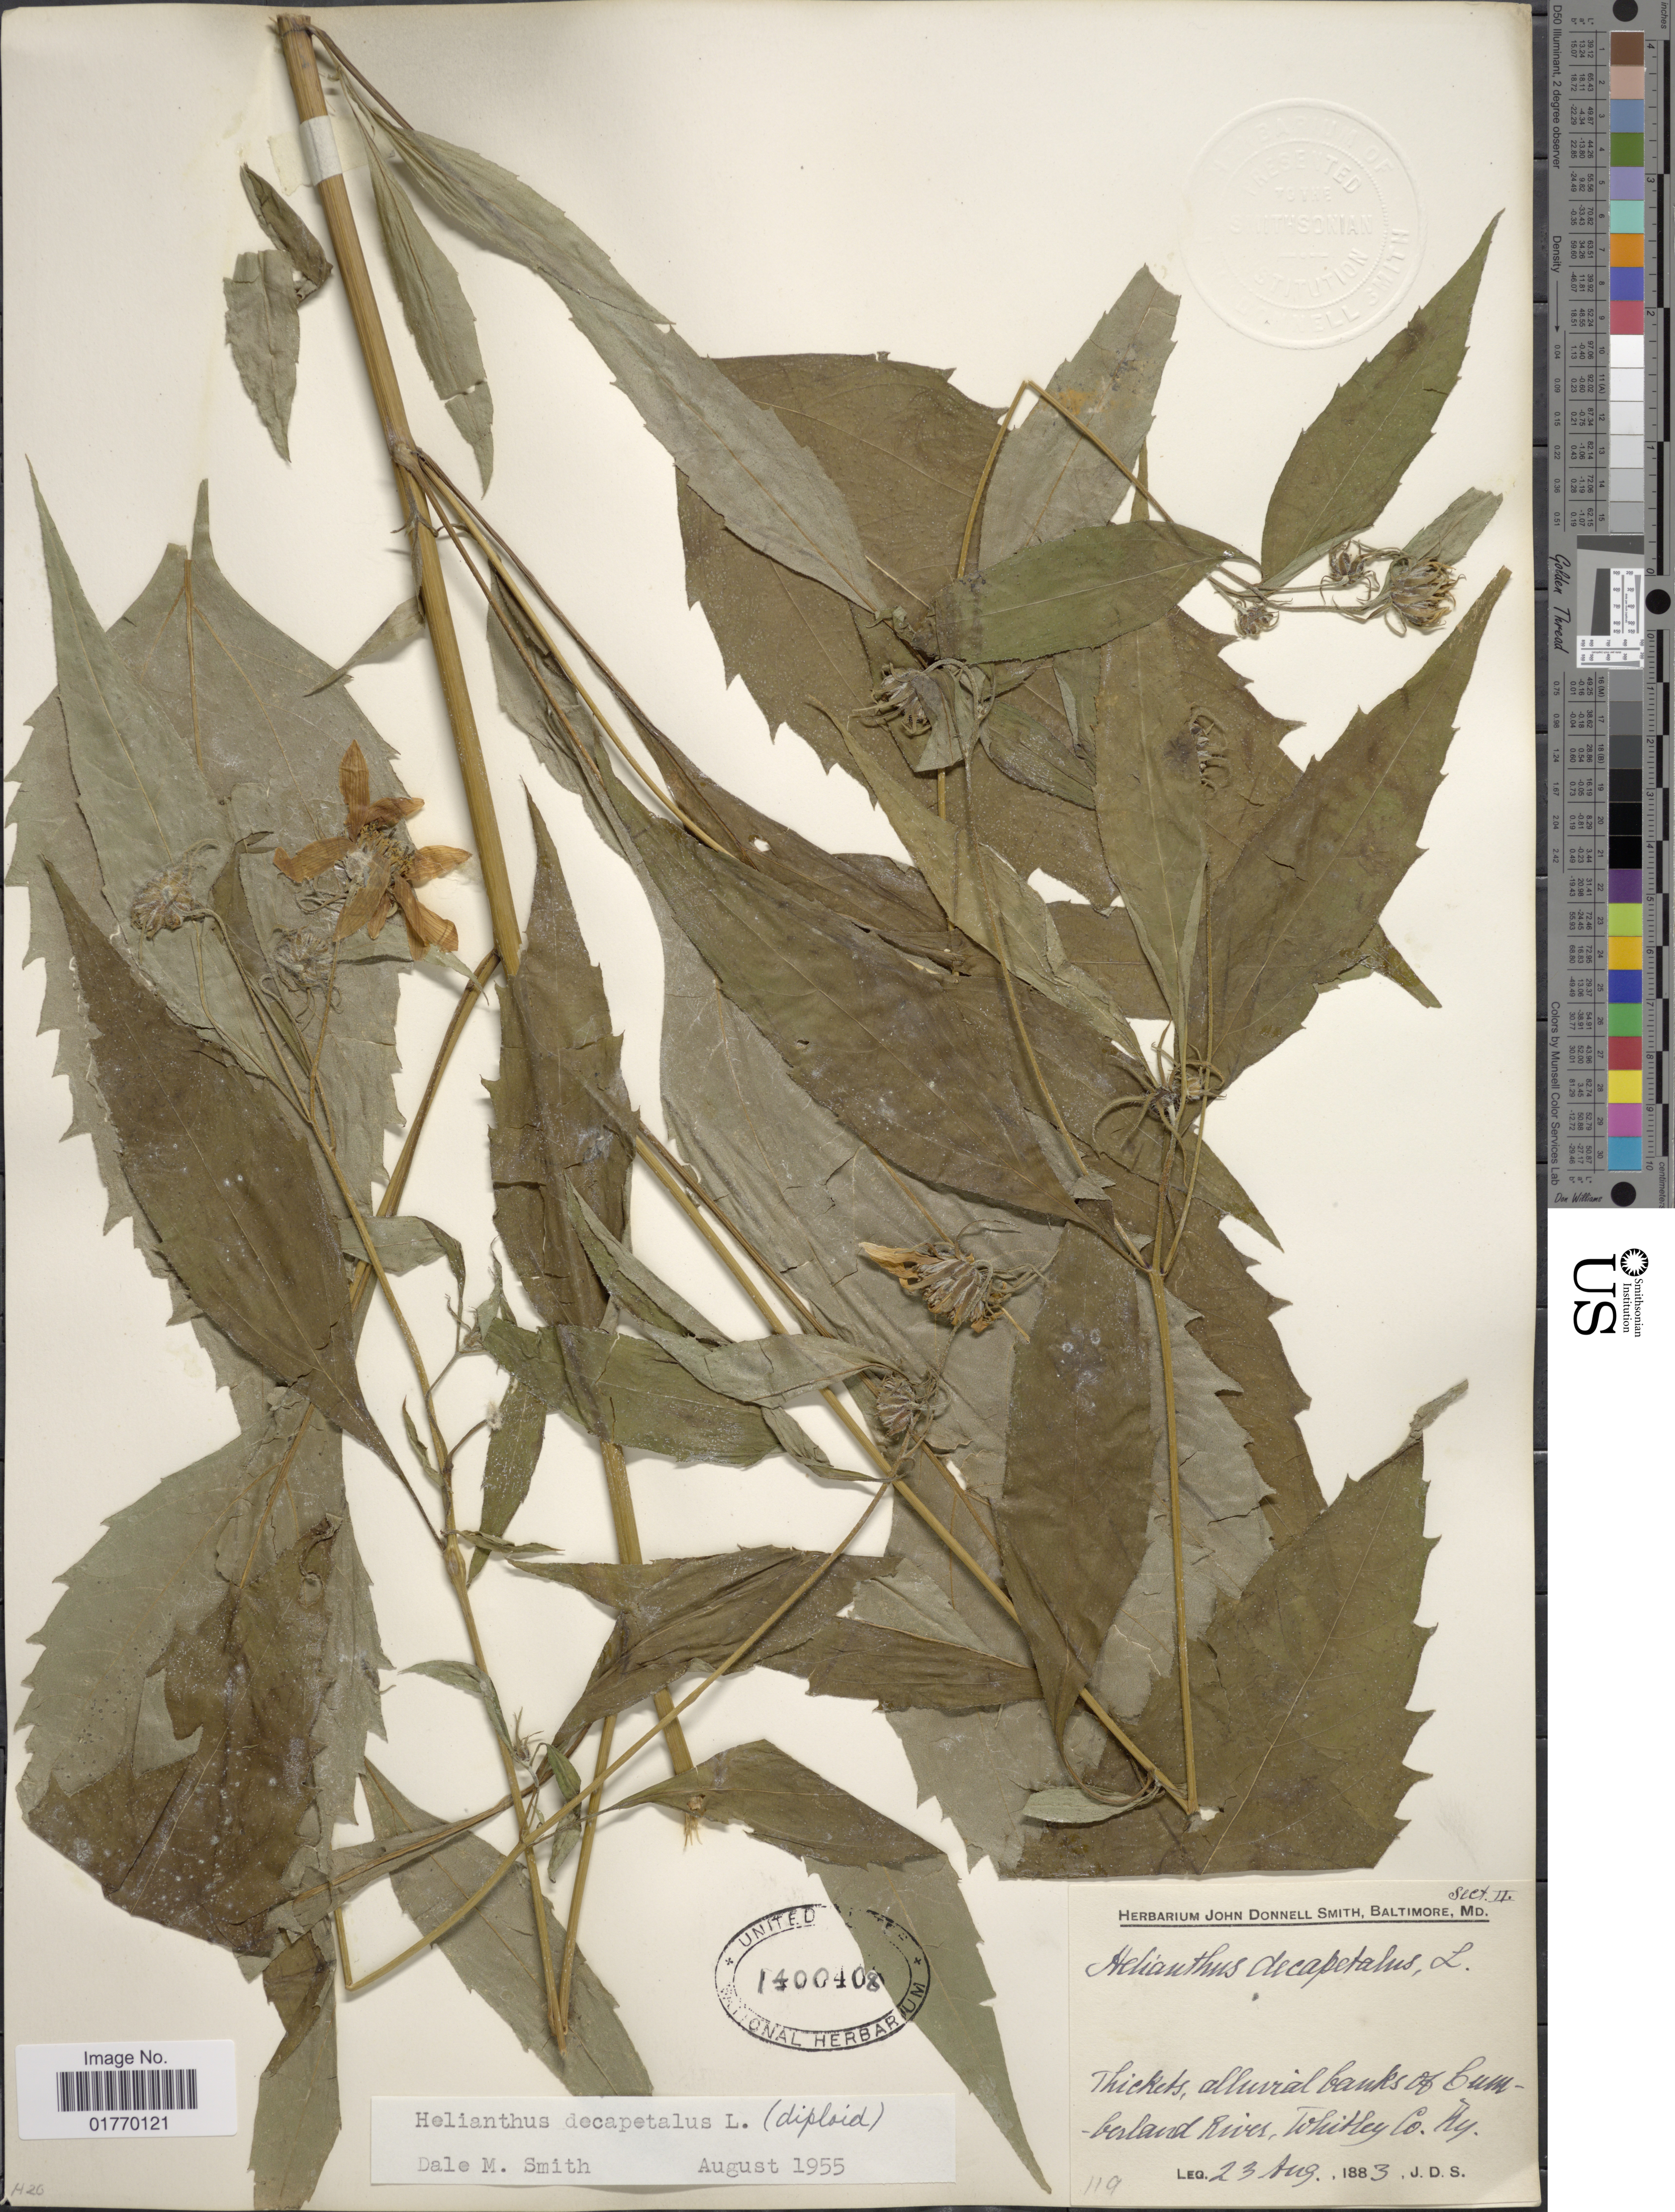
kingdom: Plantae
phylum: Tracheophyta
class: Magnoliopsida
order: Asterales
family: Asteraceae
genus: Helianthus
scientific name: Helianthus decapetalus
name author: L.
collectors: J. Donnell Smith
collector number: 119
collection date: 1883-08-23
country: United States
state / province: Kentucky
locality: Thicket alluvial banks of river, Cumberland Falls, Whitley Co.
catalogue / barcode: US 1400408